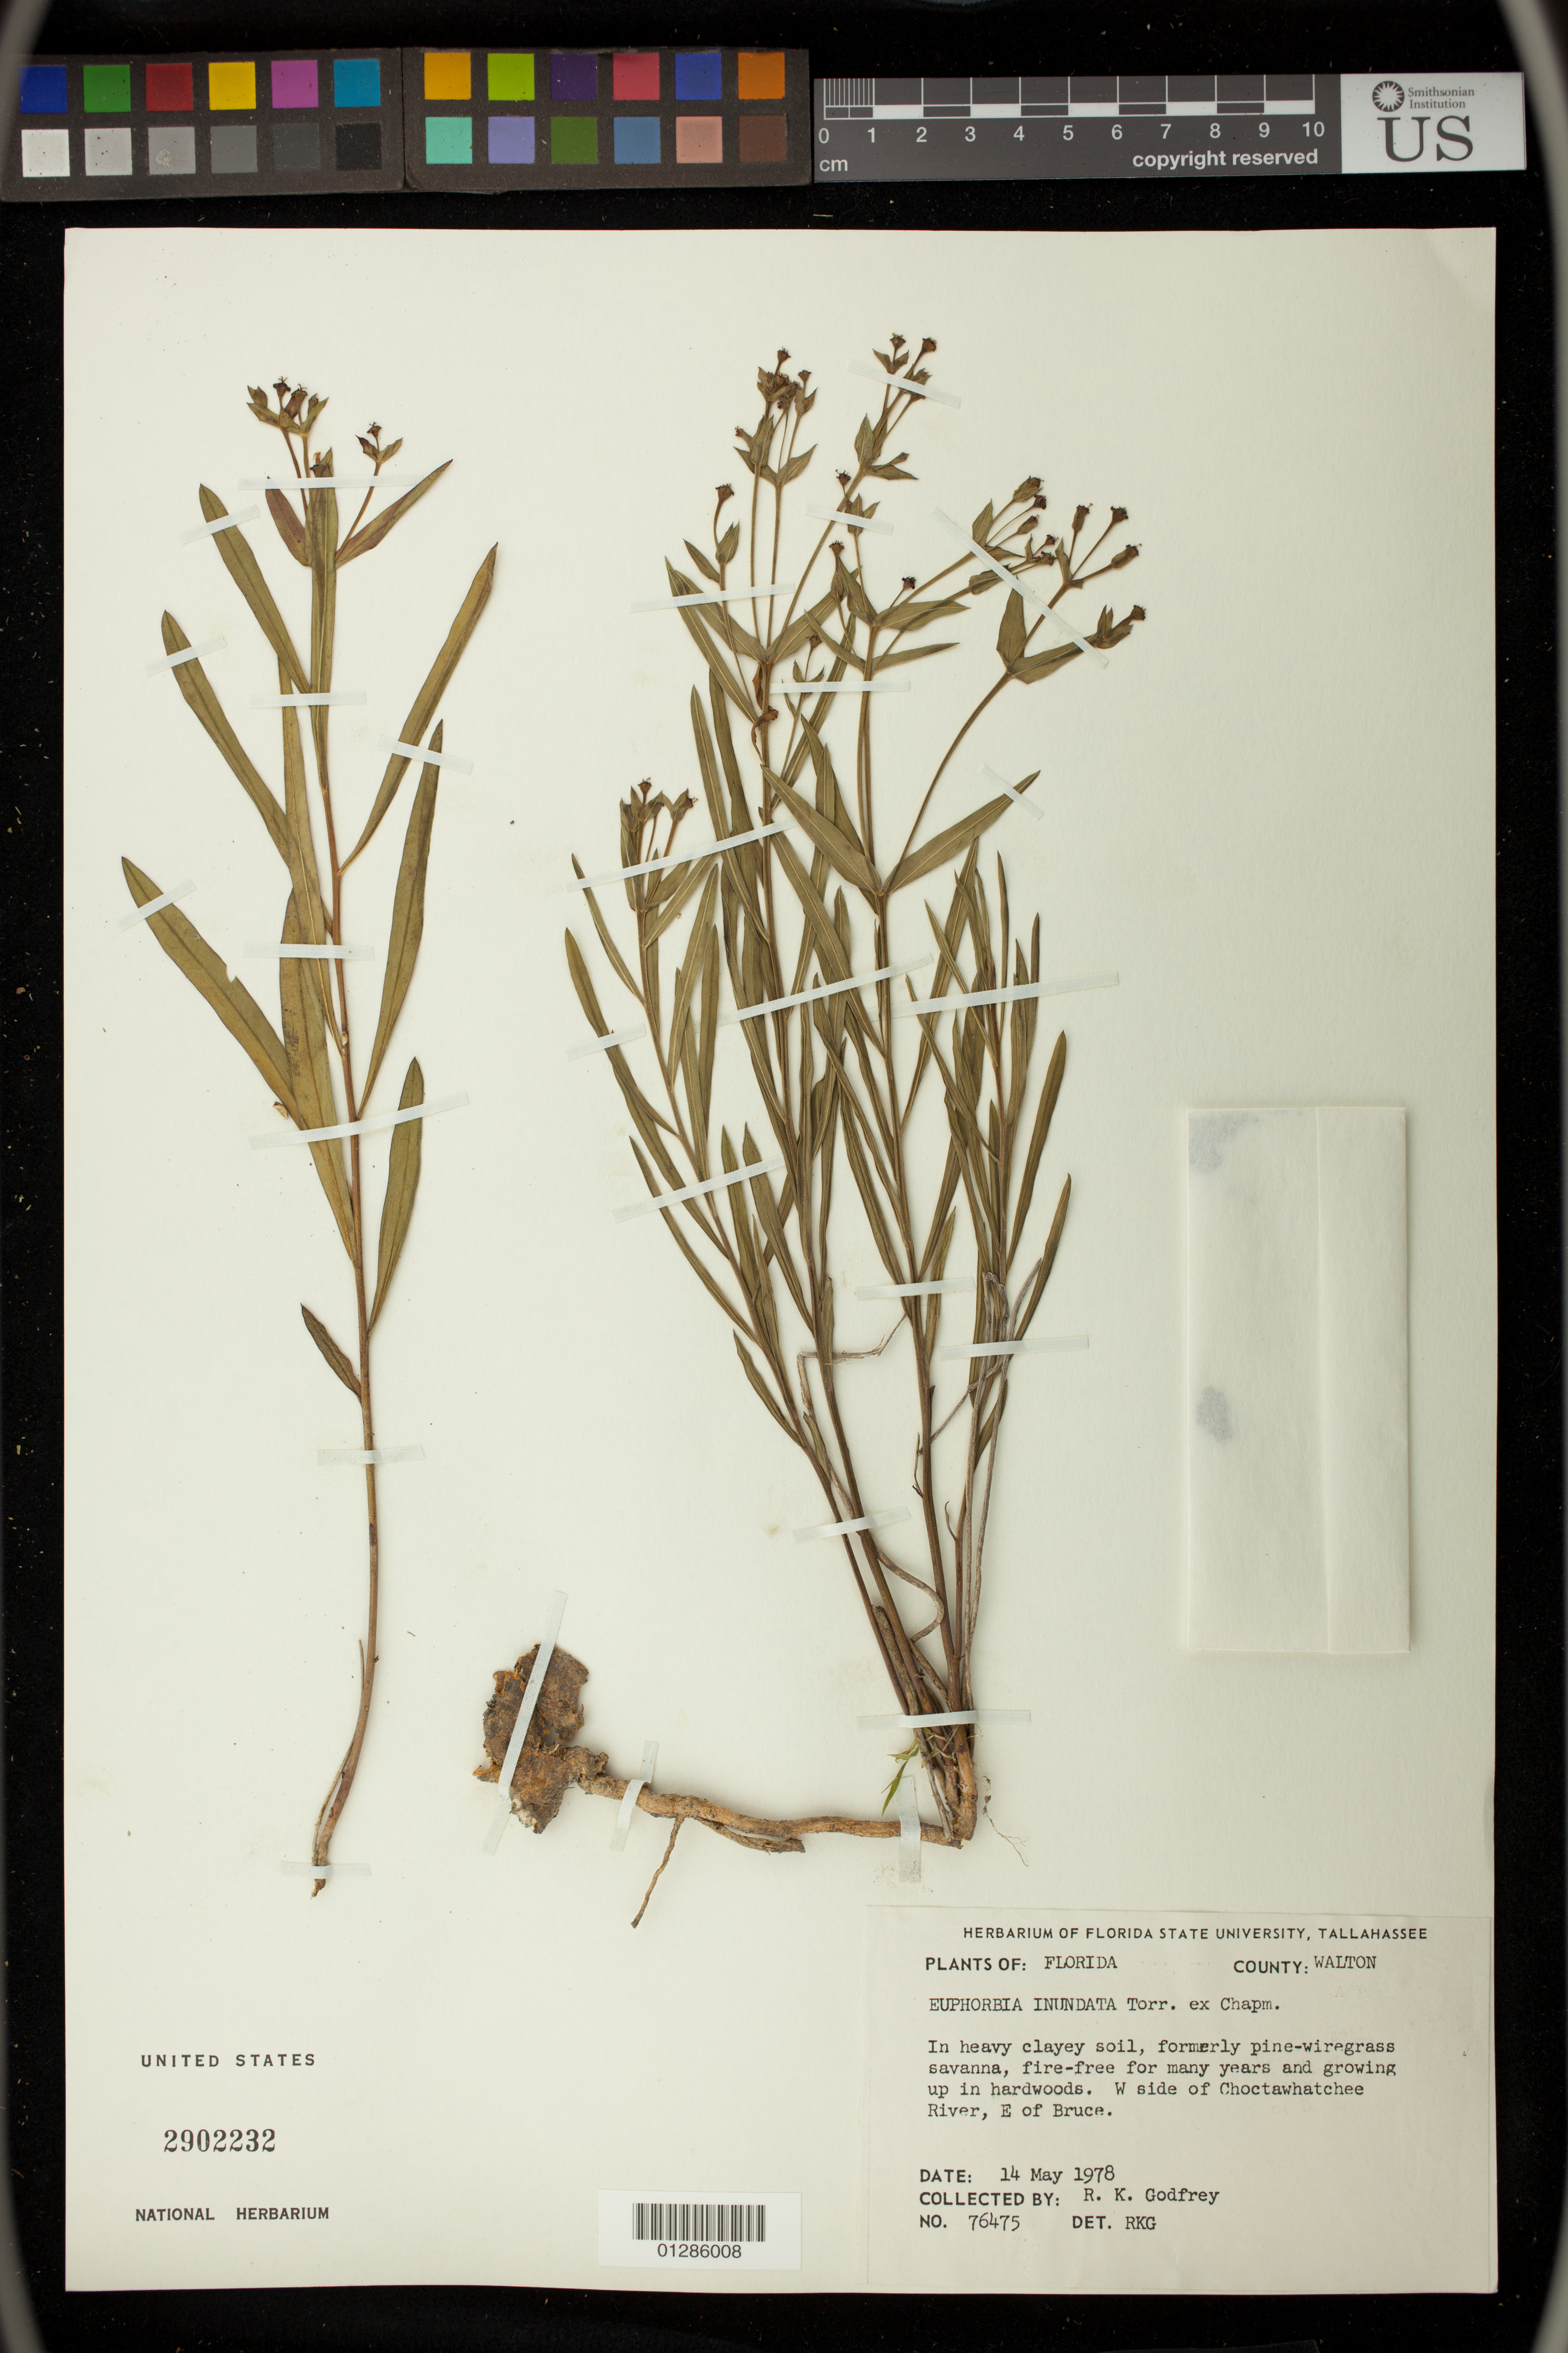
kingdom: Plantae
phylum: Tracheophyta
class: Magnoliopsida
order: Malpighiales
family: Euphorbiaceae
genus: Euphorbia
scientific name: Euphorbia inundata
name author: Torr. & Chapm.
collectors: R. K. Godfrey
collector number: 76475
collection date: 1978-05-14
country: United States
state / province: Florida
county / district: Walton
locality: W side of Choctawhatchee River, E of Bruce.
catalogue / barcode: US 2902232